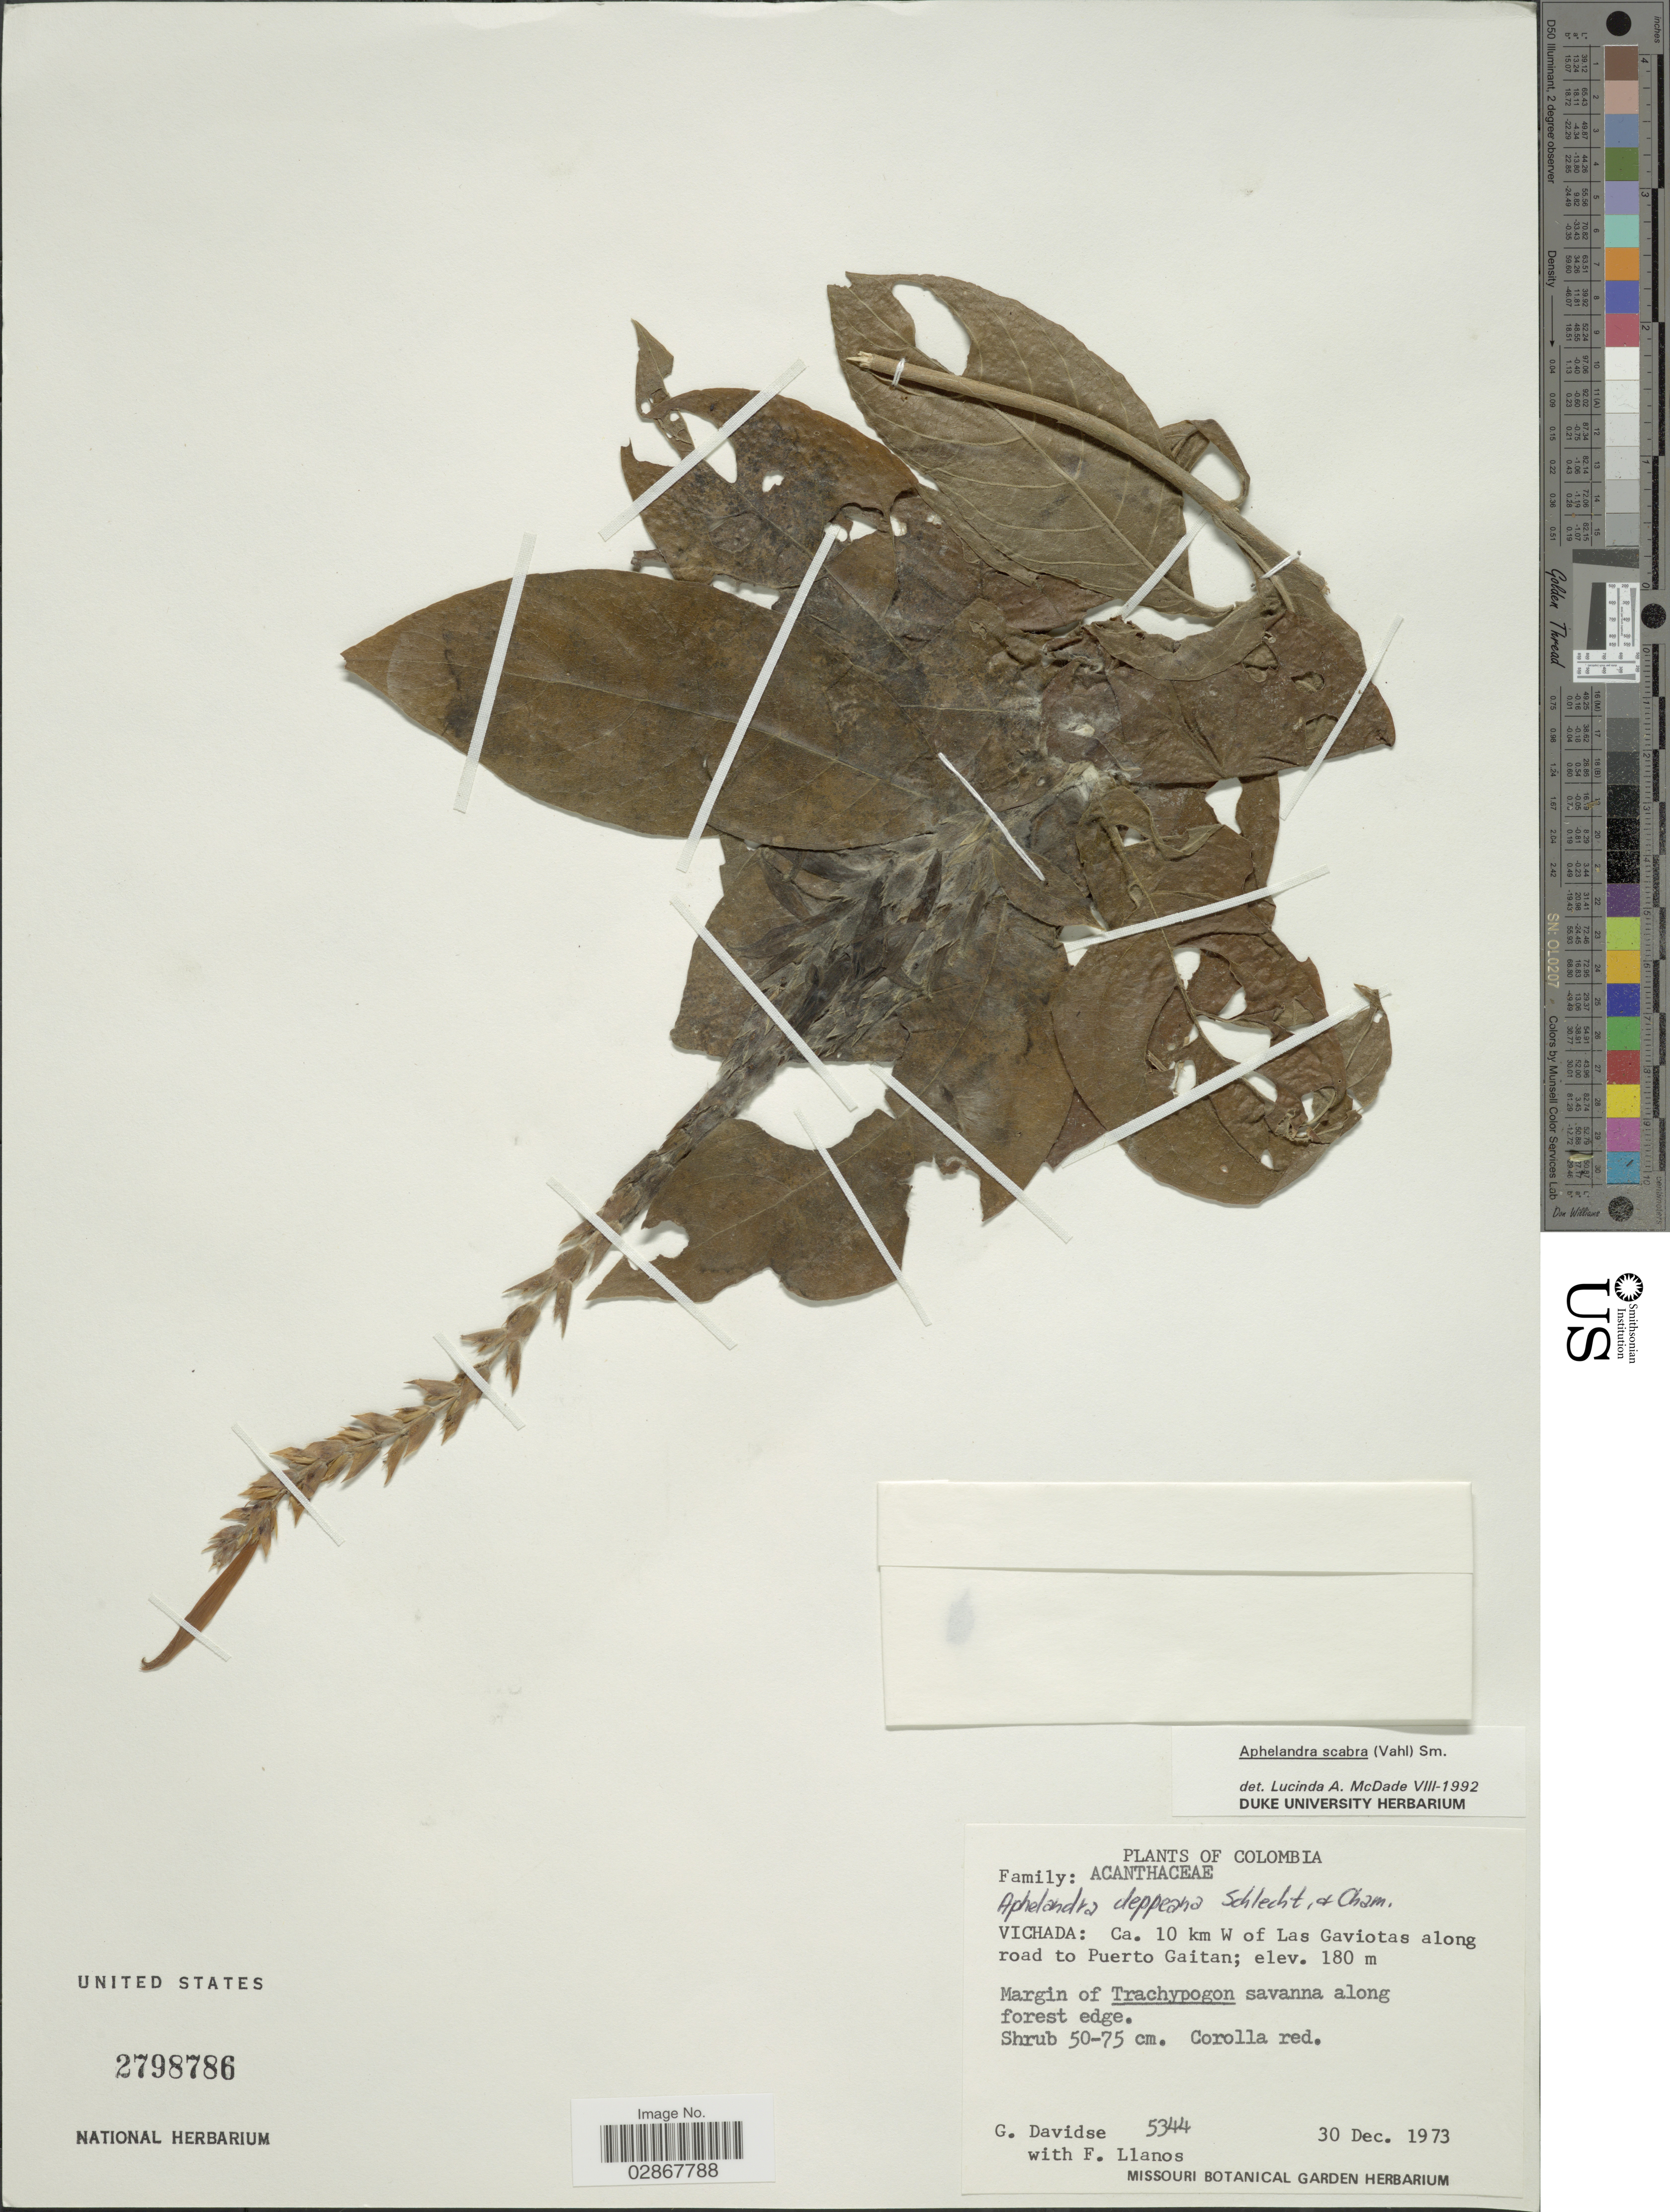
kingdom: Plantae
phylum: Tracheophyta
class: Magnoliopsida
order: Lamiales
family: Acanthaceae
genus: Aphelandra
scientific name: Aphelandra scabra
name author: (Vahl) Sm.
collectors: G. Davidse & F. Llanos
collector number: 5344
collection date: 1973-12-30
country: Colombia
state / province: Vichada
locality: Ca. 10 km W of Las Gaviotas along road to Puerto Gaitan.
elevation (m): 180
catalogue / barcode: US 2798786